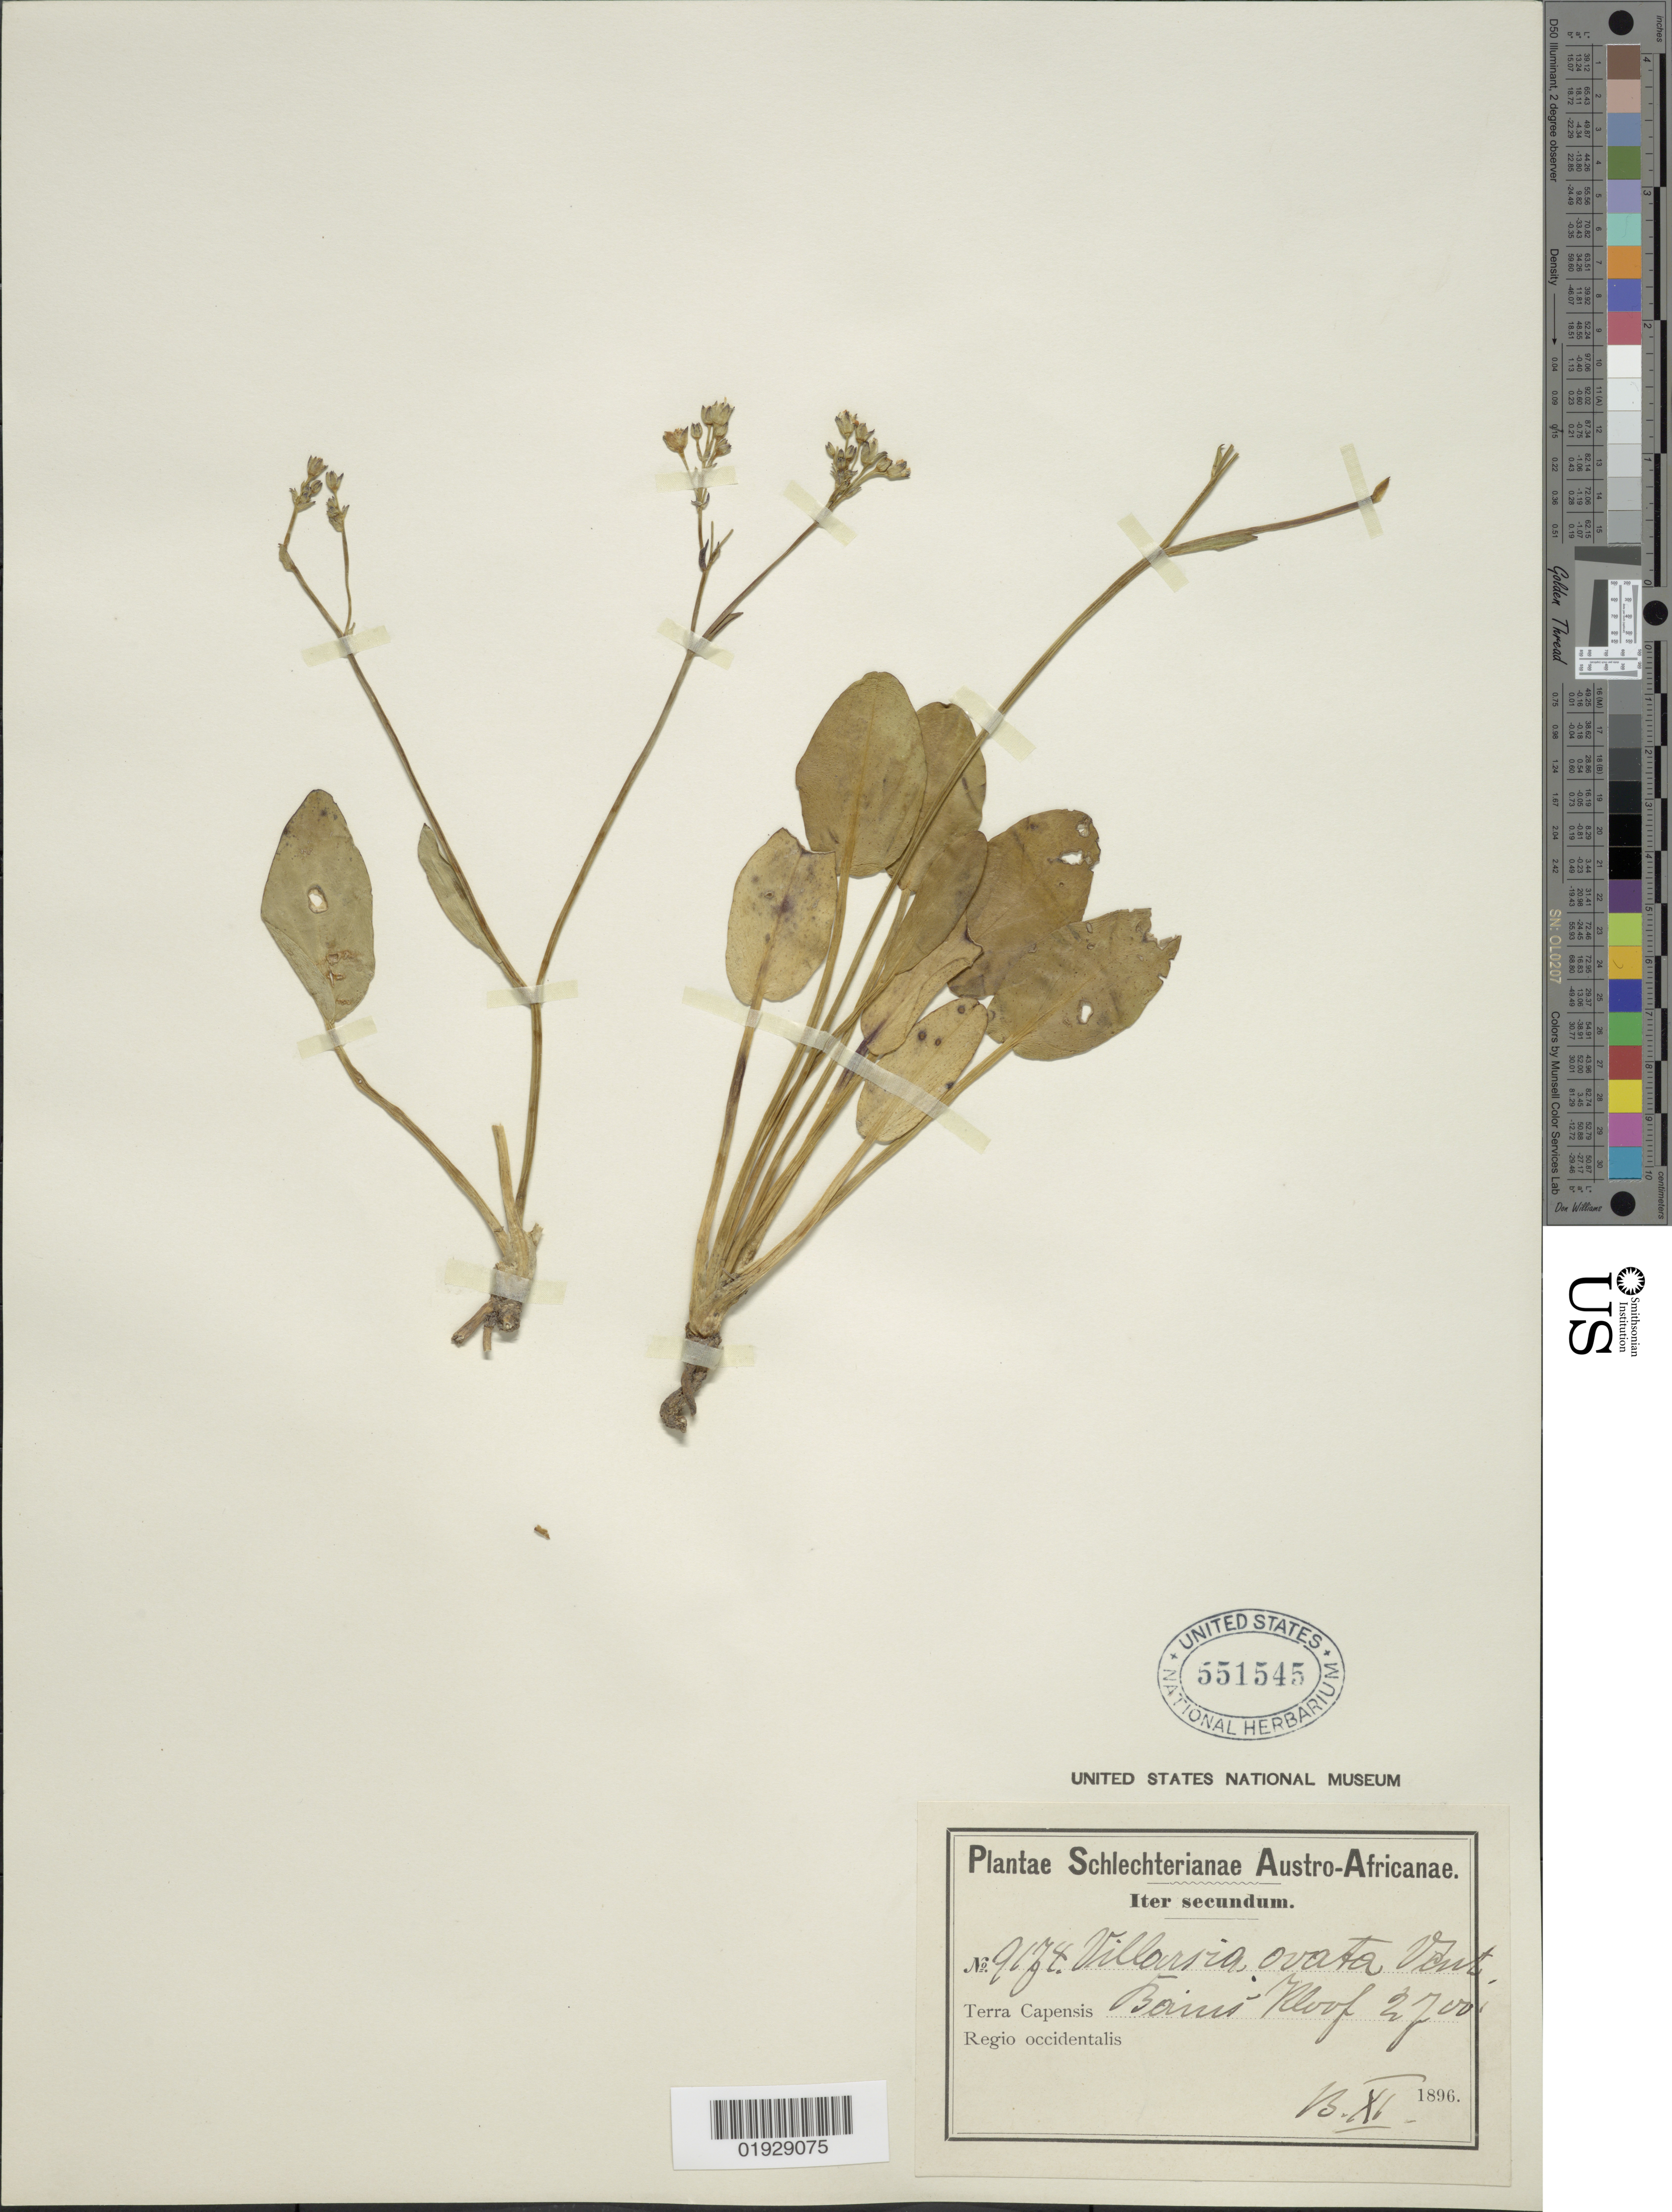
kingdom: Plantae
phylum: Tracheophyta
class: Magnoliopsida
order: Asterales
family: Menyanthaceae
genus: Villarsia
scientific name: Villarsia ovata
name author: (L. f.) Vent.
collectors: Schlechter, --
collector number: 9174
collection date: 1896-11-13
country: South Africa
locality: Austro-Africanae, Terra Capensis, Bains Kloof, Regio occidentalis.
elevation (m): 823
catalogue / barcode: US 551545